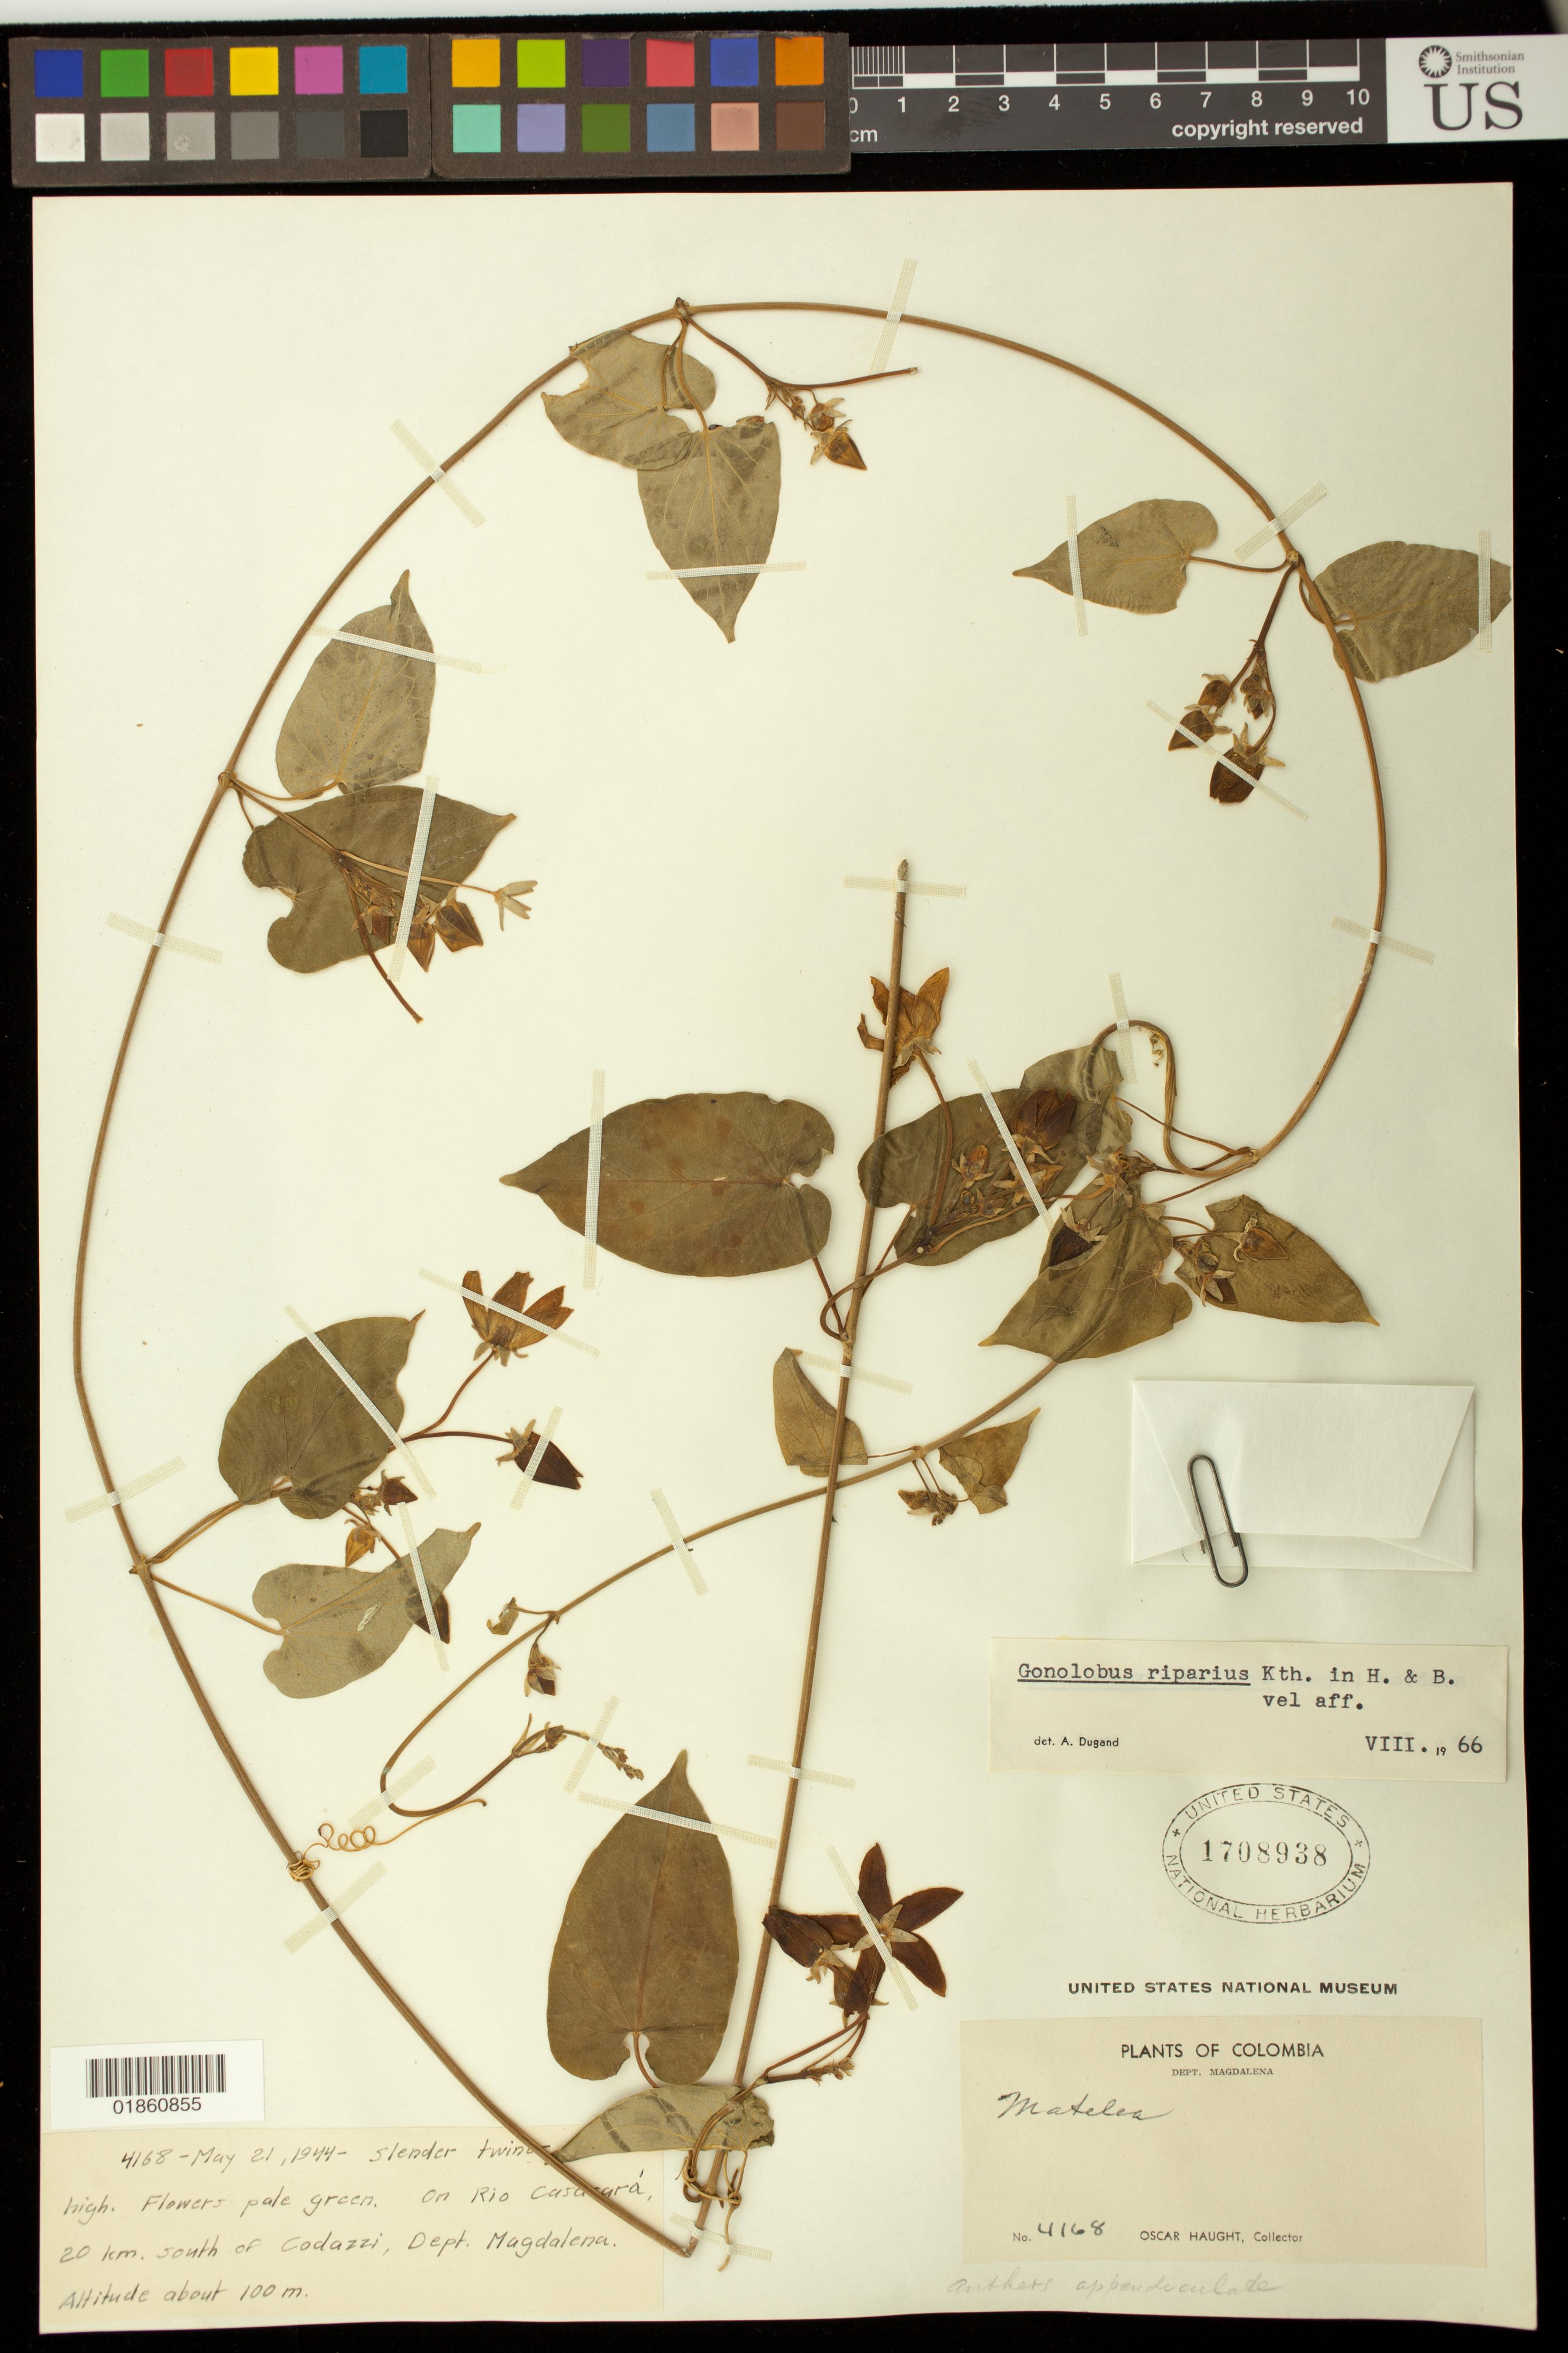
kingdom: Plantae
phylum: Tracheophyta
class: Magnoliopsida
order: Gentianales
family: Apocynaceae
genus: Gonolobus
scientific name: Gonolobus riparius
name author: Kunth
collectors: O. Haught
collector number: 4168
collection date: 1944-05-21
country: Colombia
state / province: Magdalena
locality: On Rio Casarara, 20 km, south of Codazzi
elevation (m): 100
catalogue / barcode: US 1708938